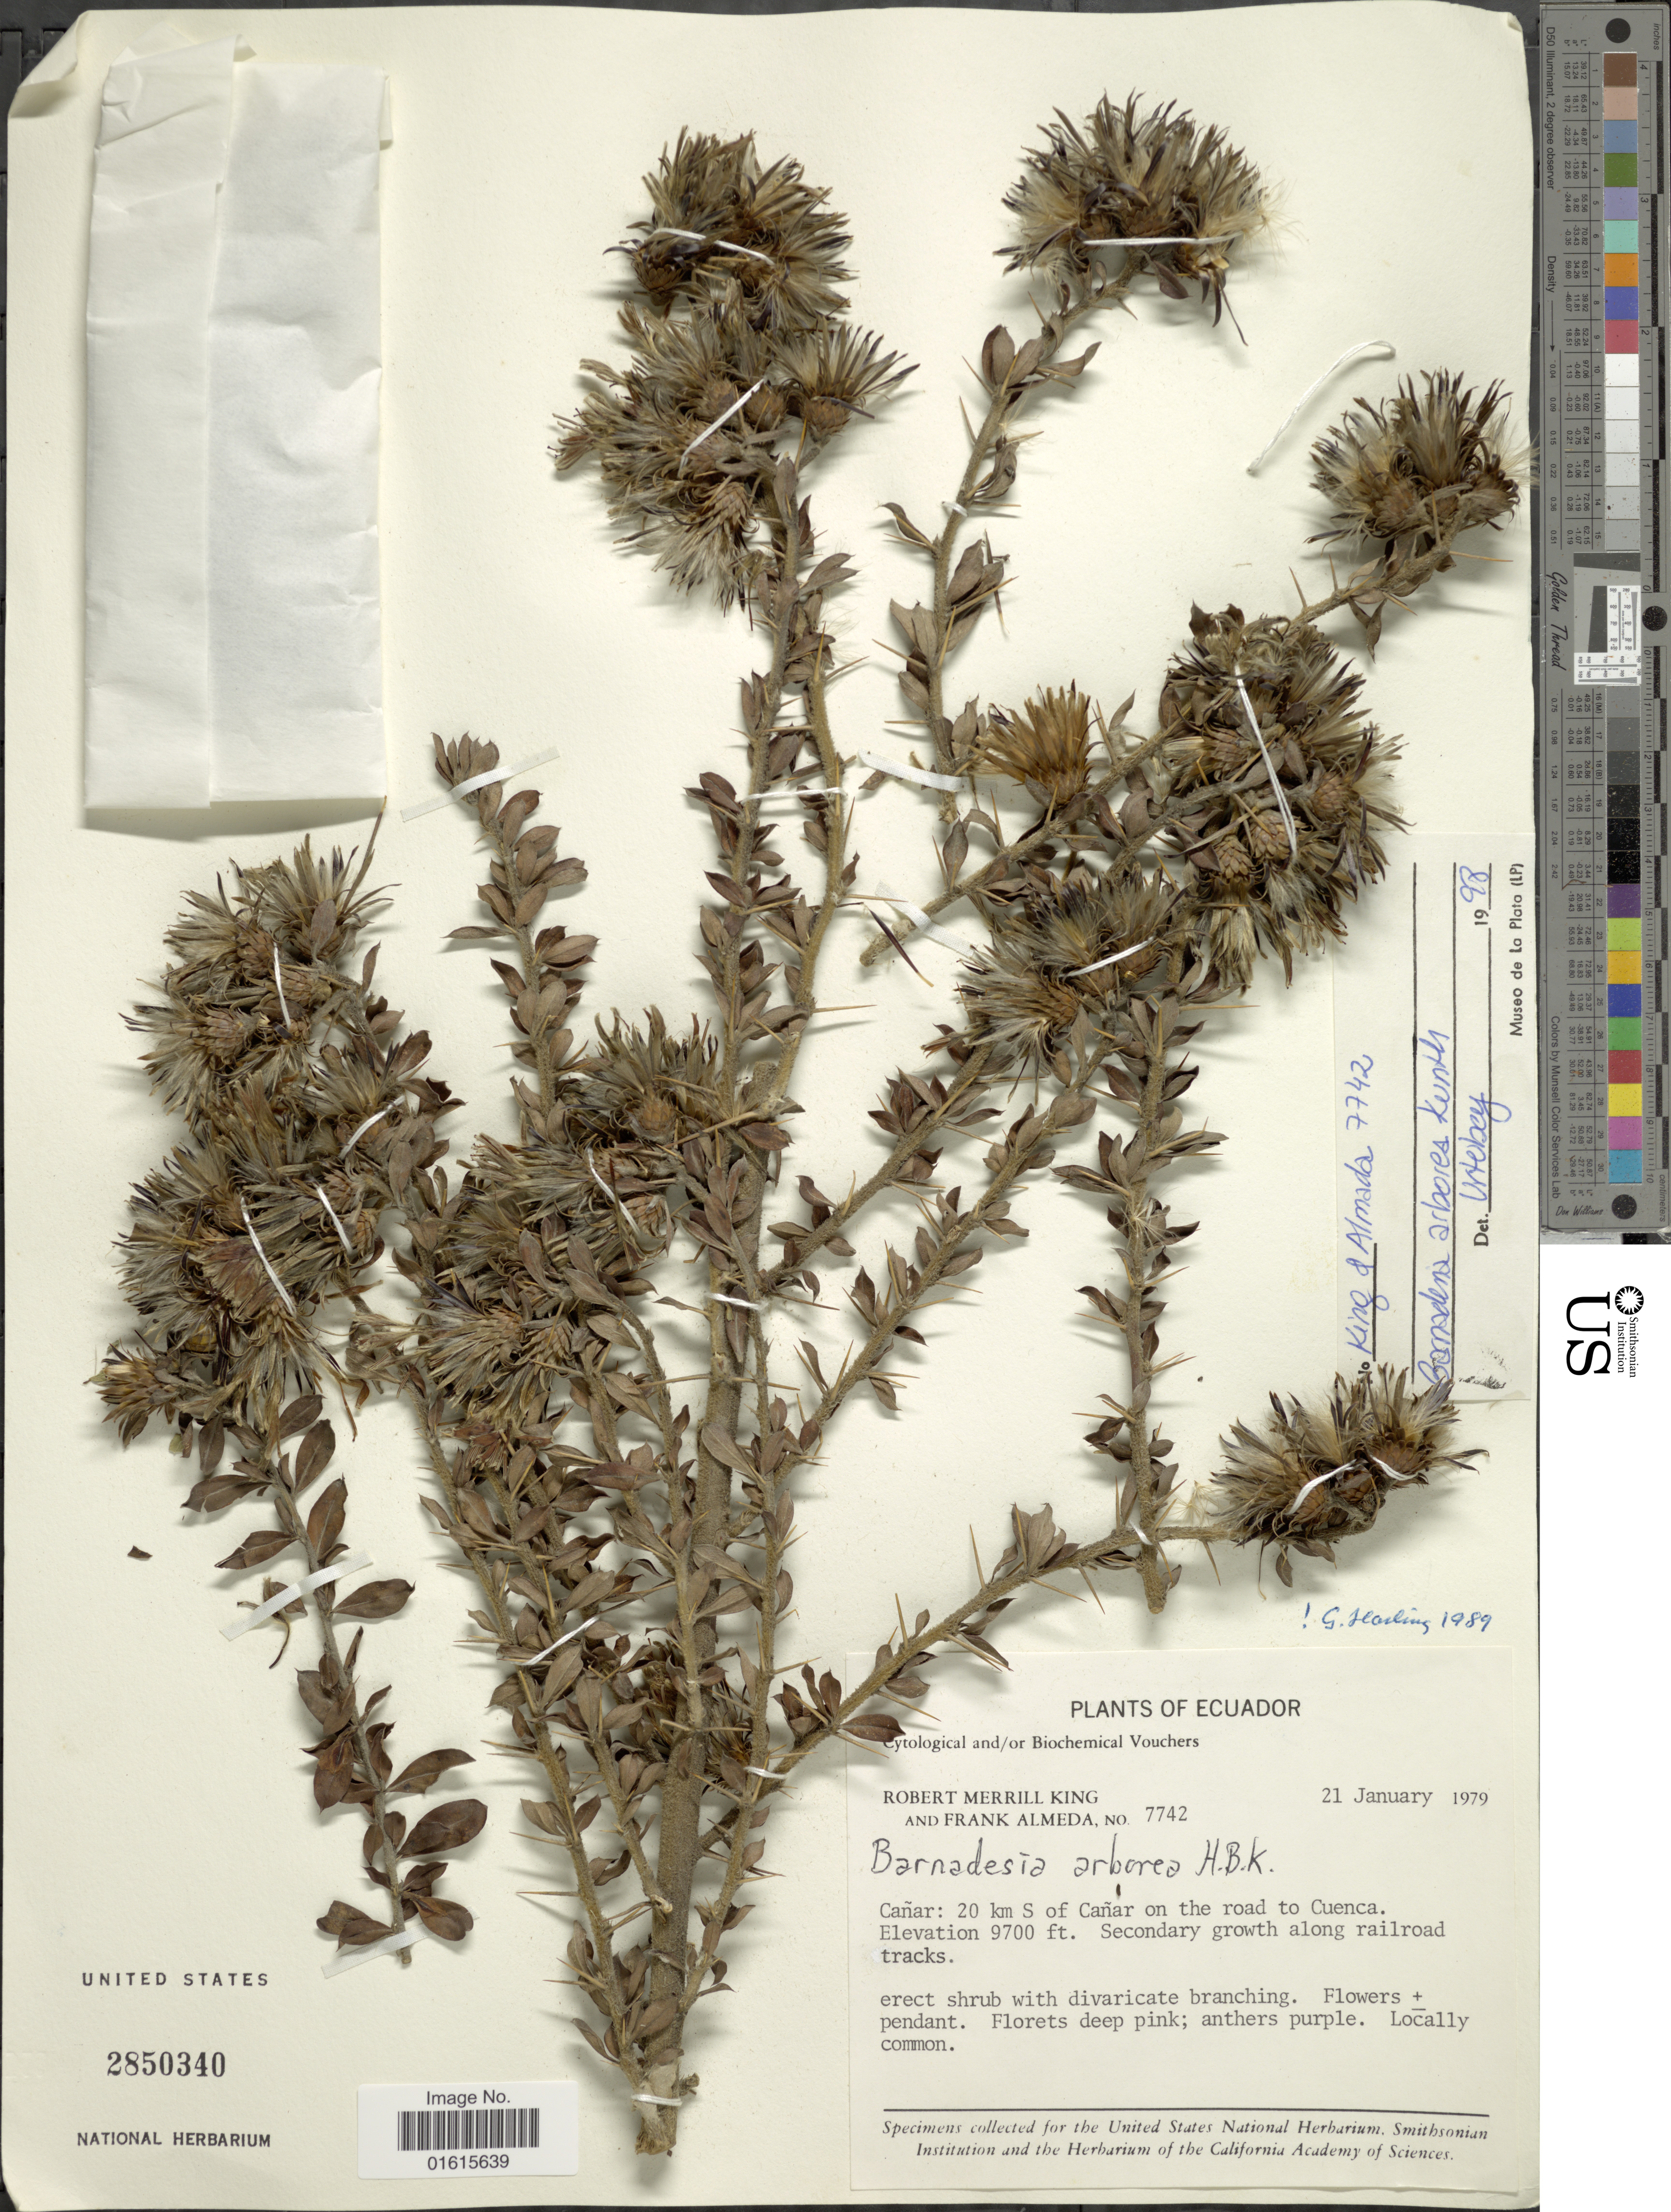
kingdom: Plantae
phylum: Tracheophyta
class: Magnoliopsida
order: Asterales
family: Asteraceae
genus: Barnadesia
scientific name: Barnadesia arborea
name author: Kunth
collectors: R. M. King & F. Almeda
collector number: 7742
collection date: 1979-01-21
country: Ecuador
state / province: Cañar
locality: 20 km S of Canar on the road to Cuenca. Secondary growth along railroad tracks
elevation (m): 2957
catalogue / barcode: US 2850340